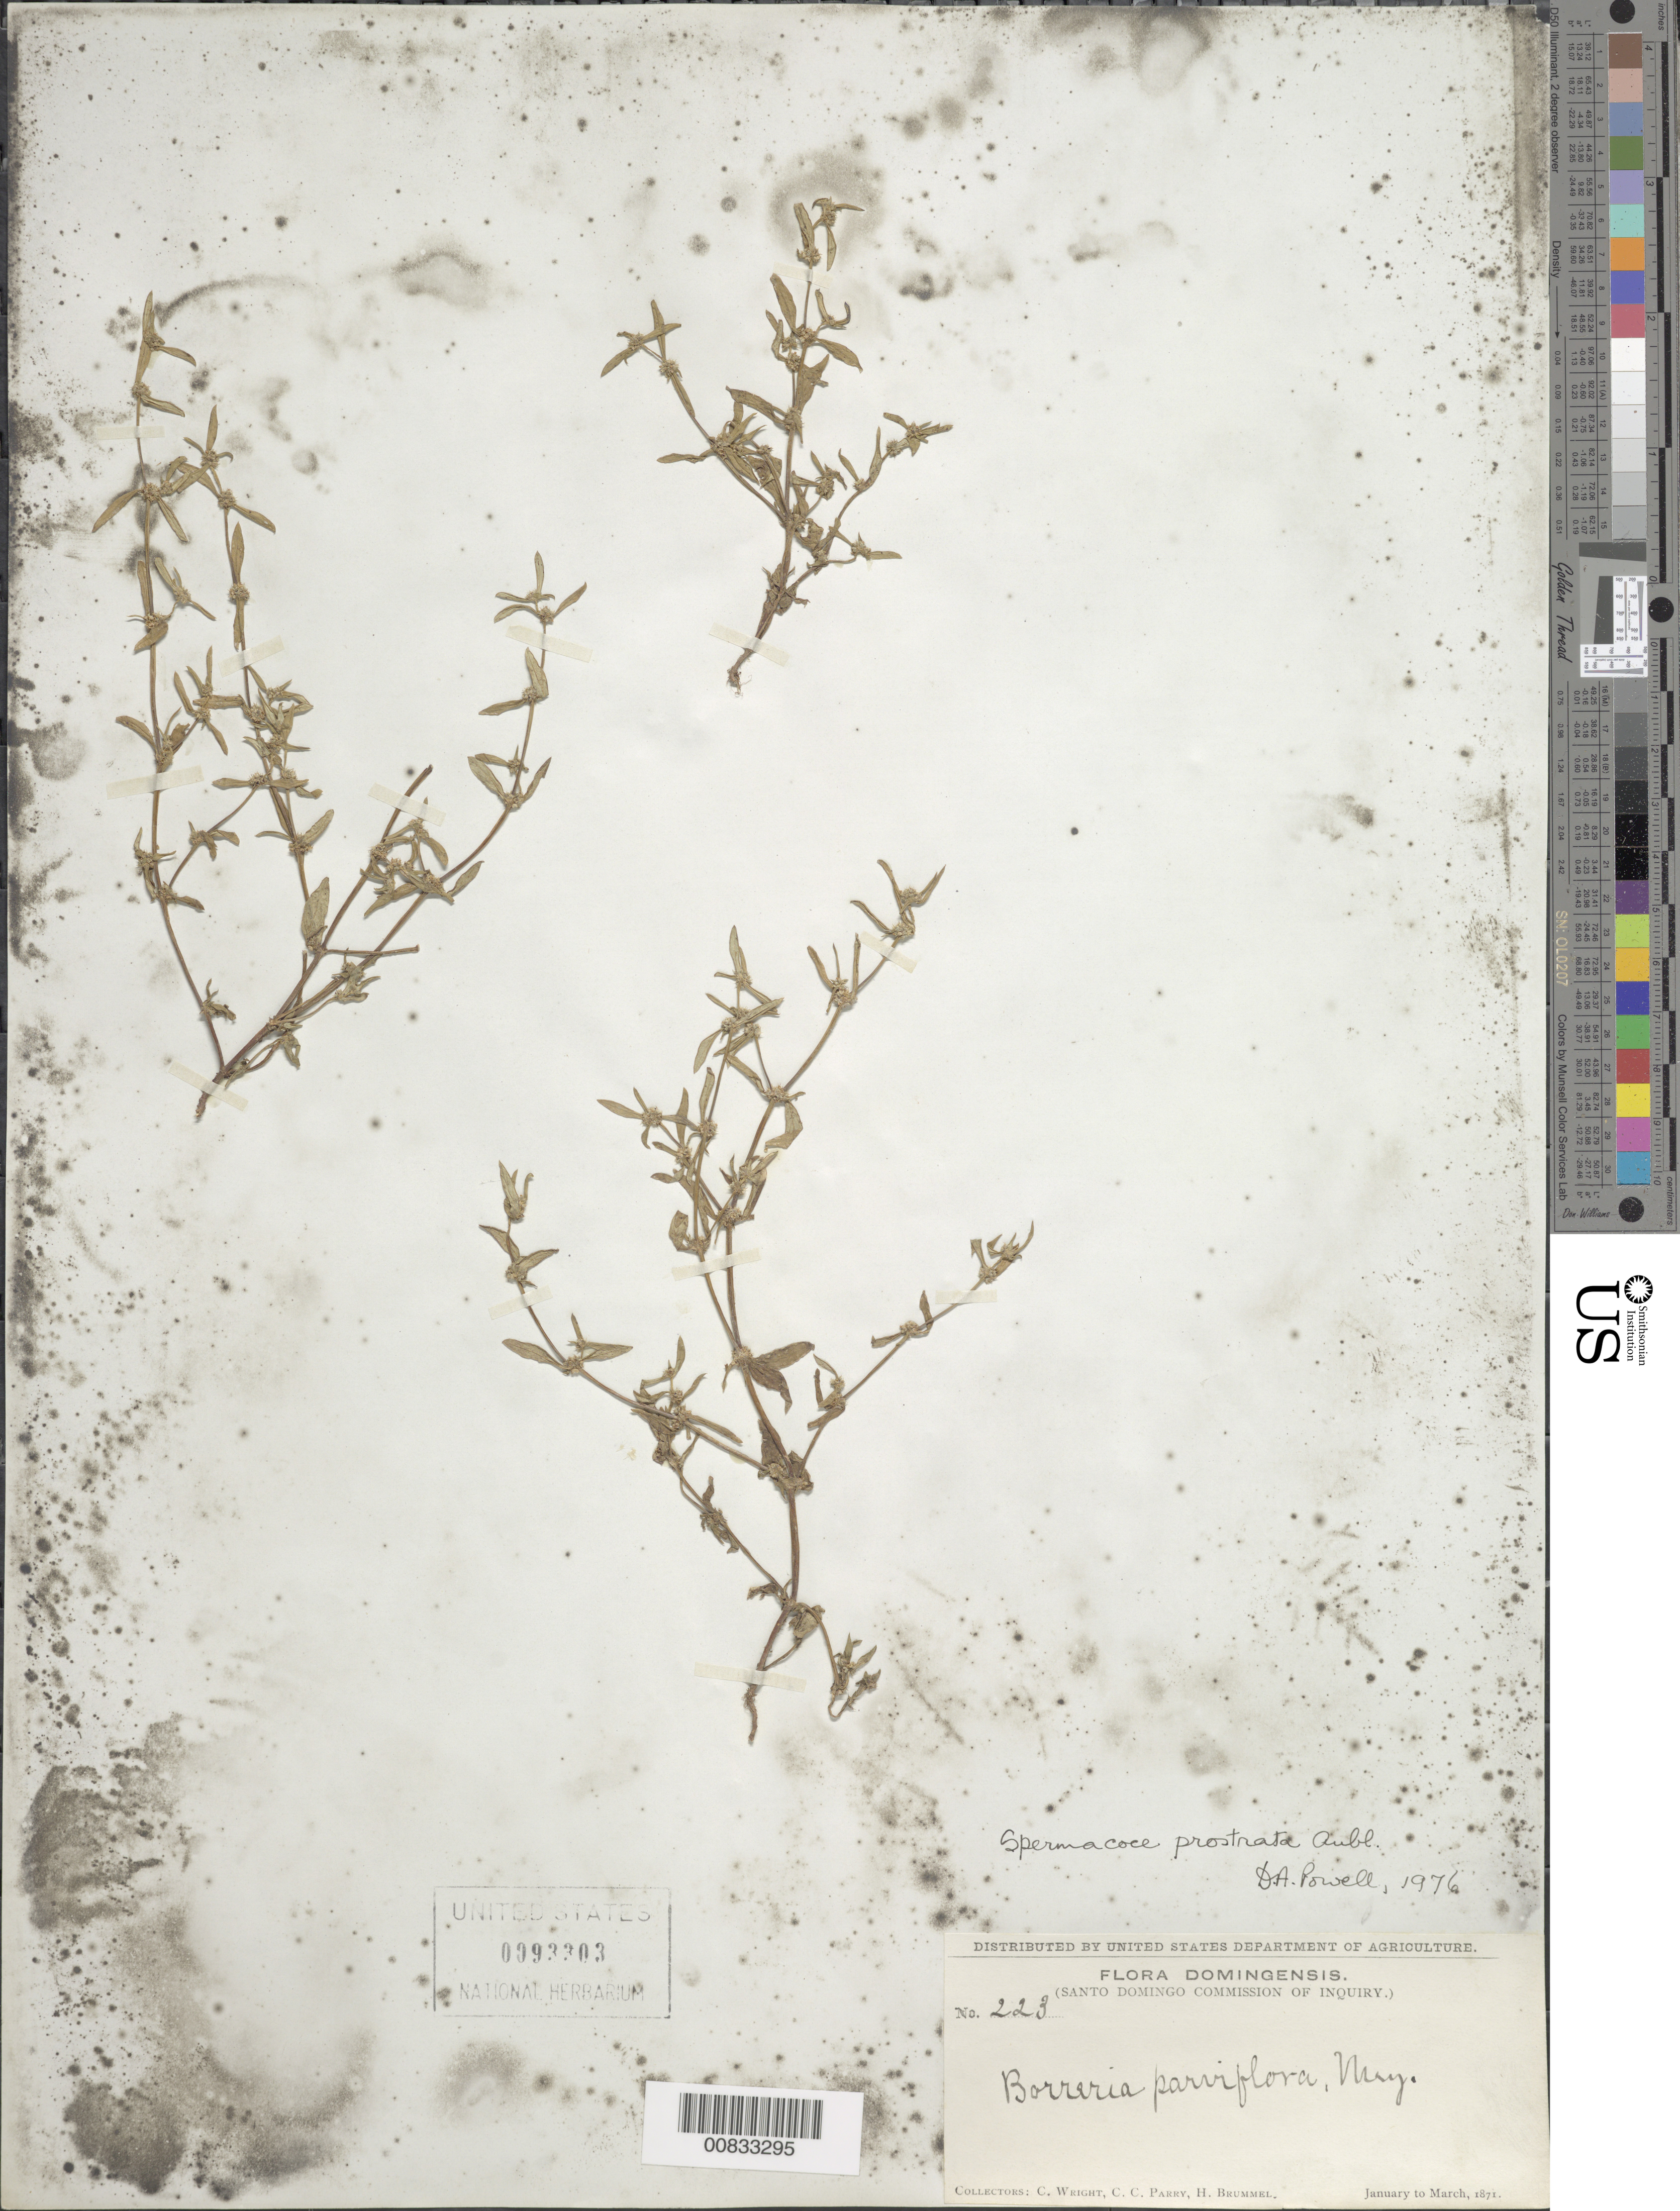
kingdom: Plantae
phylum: Tracheophyta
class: Magnoliopsida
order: Gentianales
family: Rubiaceae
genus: Spermacoce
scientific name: Spermacoce prostrata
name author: Aubl.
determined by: Powell, D. A.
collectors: C. Wright, C. C. Parry & H. Brummel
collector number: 223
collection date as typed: Jan 1871 to -- Mar 1871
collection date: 1871-01/1871-03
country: Dominican Republic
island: Hispaniola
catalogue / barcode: US 93303